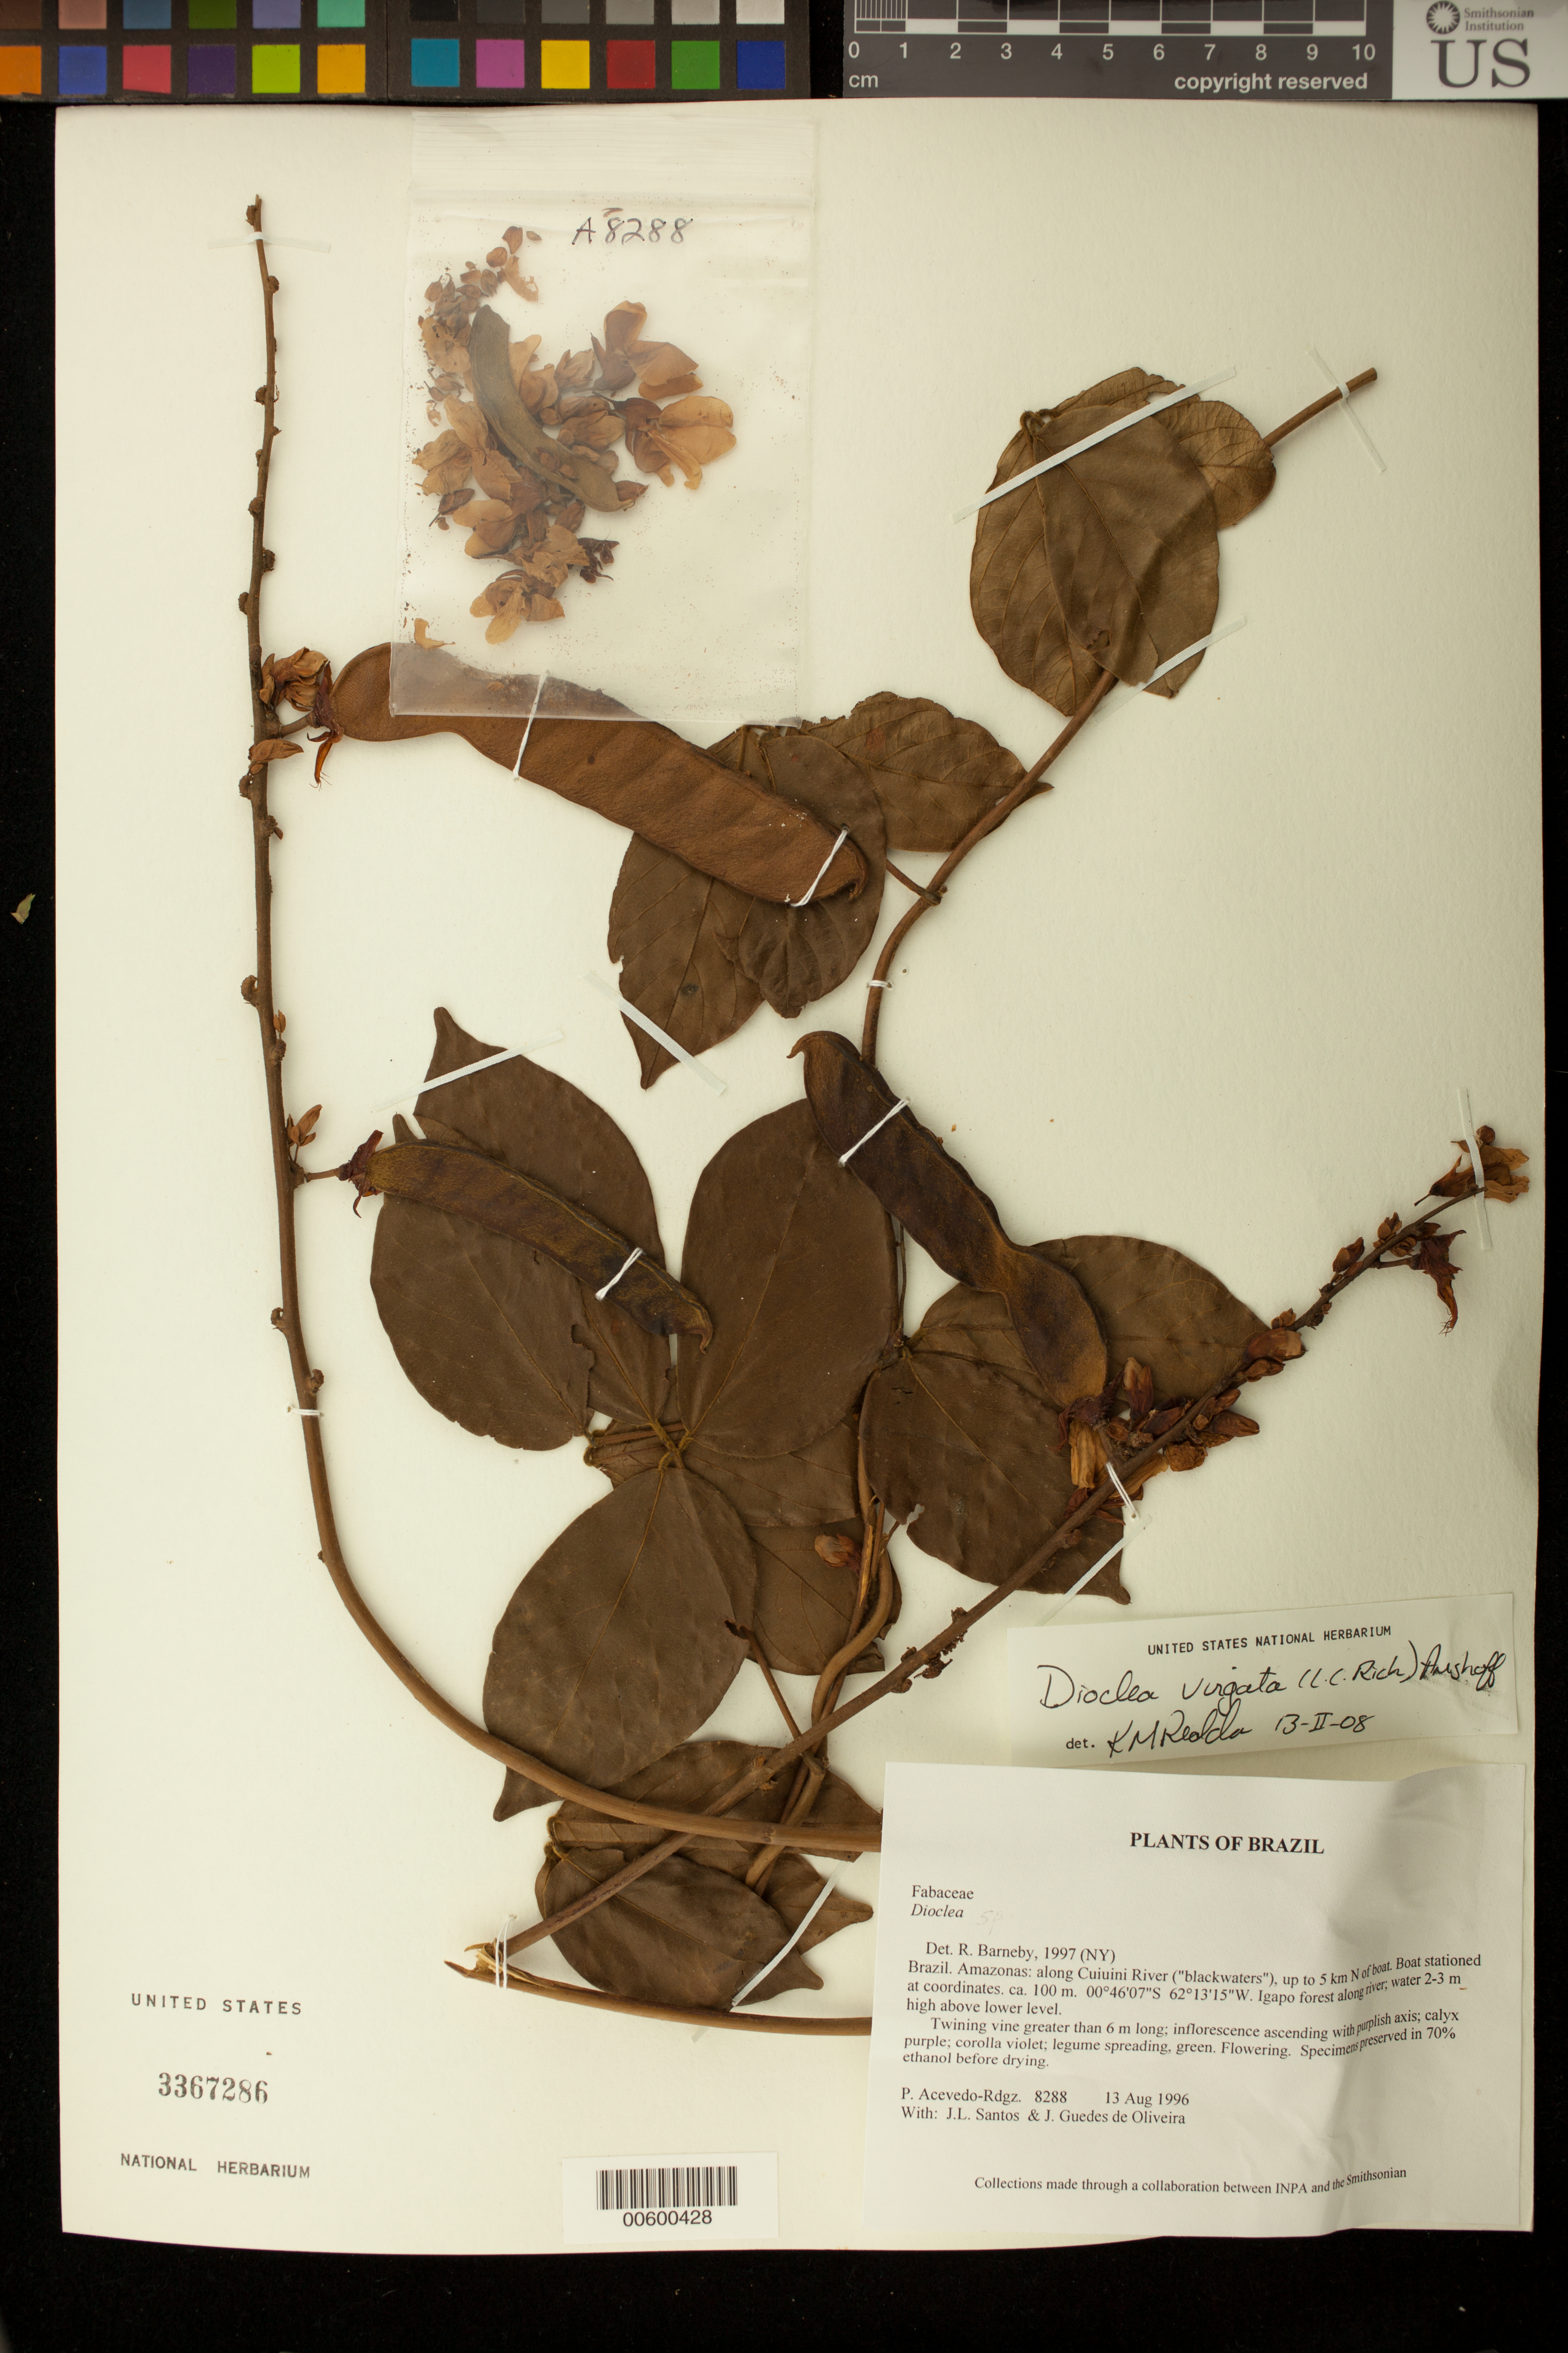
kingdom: Plantae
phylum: Tracheophyta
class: Magnoliopsida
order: Fabales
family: Fabaceae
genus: Dioclea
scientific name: Dioclea virgata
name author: (Rich.) Amshoff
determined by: Redden, K. M.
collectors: P. Acevedo-Rodr., J. L. Santos & J. Guedes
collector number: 8288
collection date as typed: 13 Aug 1996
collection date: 1996-08-13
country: Brazil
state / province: Amazonas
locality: Amazonas: along Cuiuini River ("blackwaters"), up to 5 km N of boat. Boat stationed at coordinates.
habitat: Igapo forest along river; water 2-3 m high above lower level.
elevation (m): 100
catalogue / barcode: US 3367286